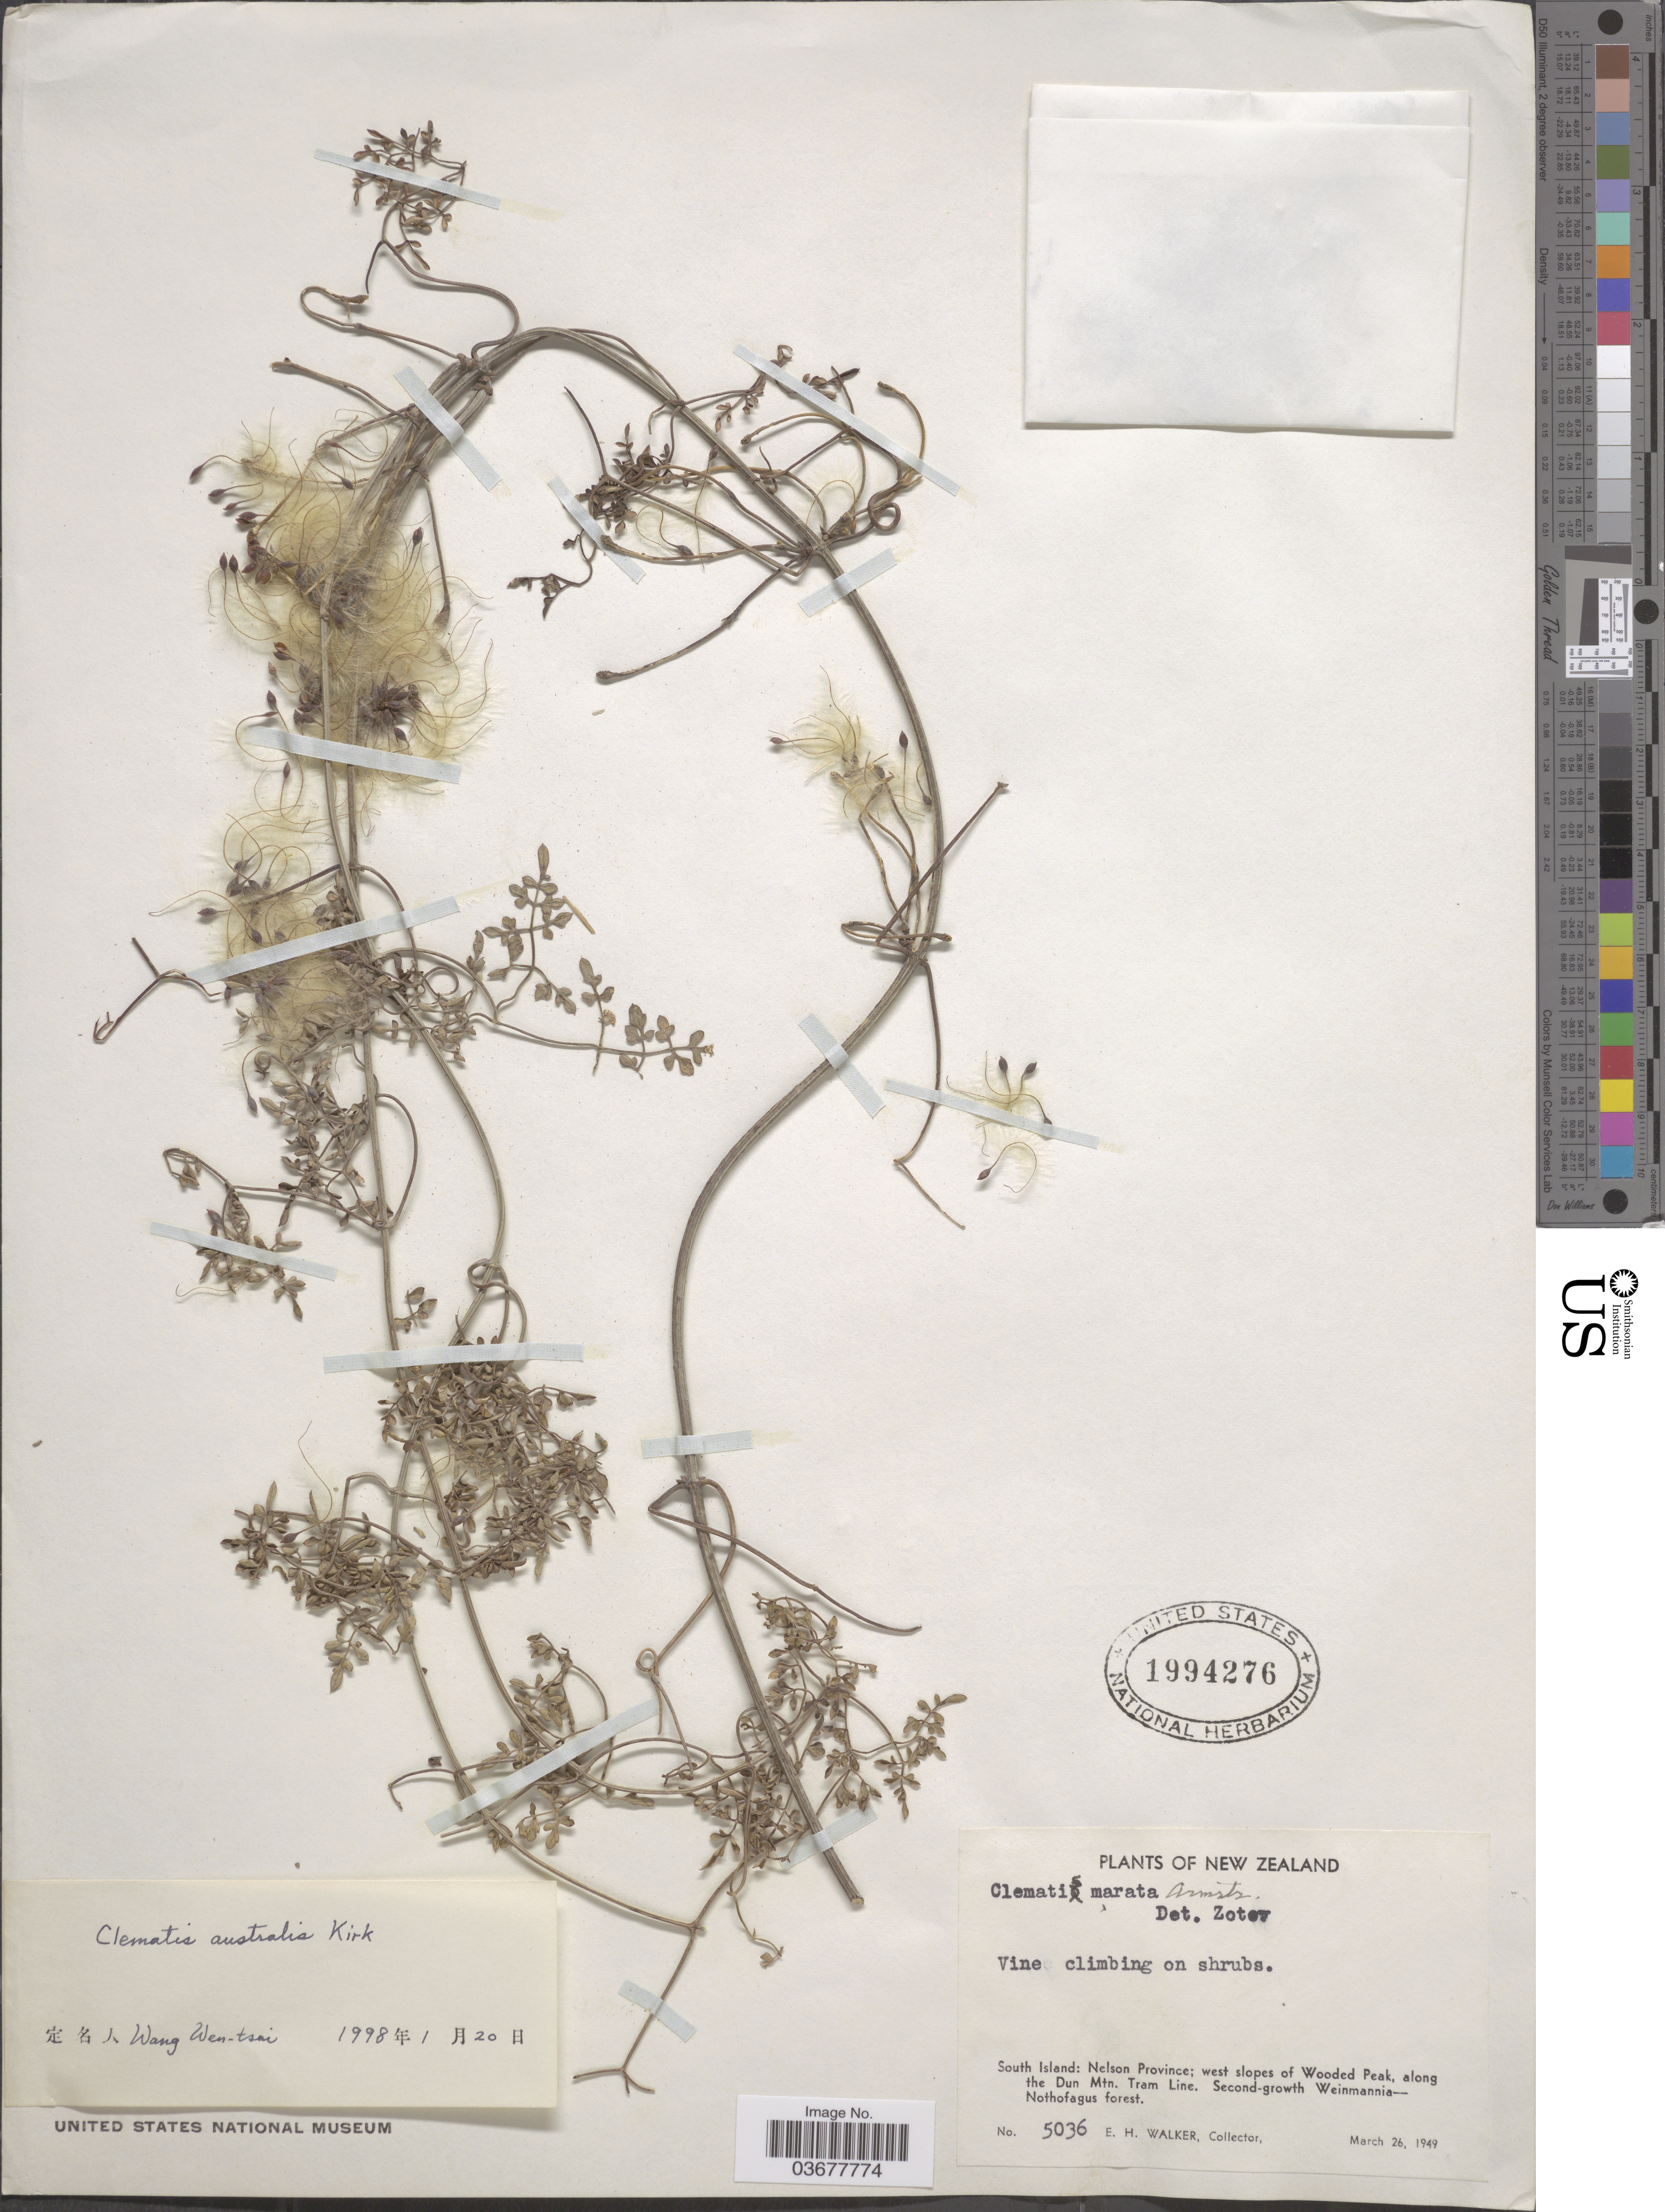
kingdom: Plantae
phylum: Tracheophyta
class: Magnoliopsida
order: Ranunculales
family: Ranunculaceae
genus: Clematis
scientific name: Clematis australis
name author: Kirk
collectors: E. H. Walker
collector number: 5036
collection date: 1949-03-26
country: New Zealand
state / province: Nelson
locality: South Island: west slopes of Wooded Peak, along the Dun Mtn. Tram Line.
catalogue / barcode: US 1994276